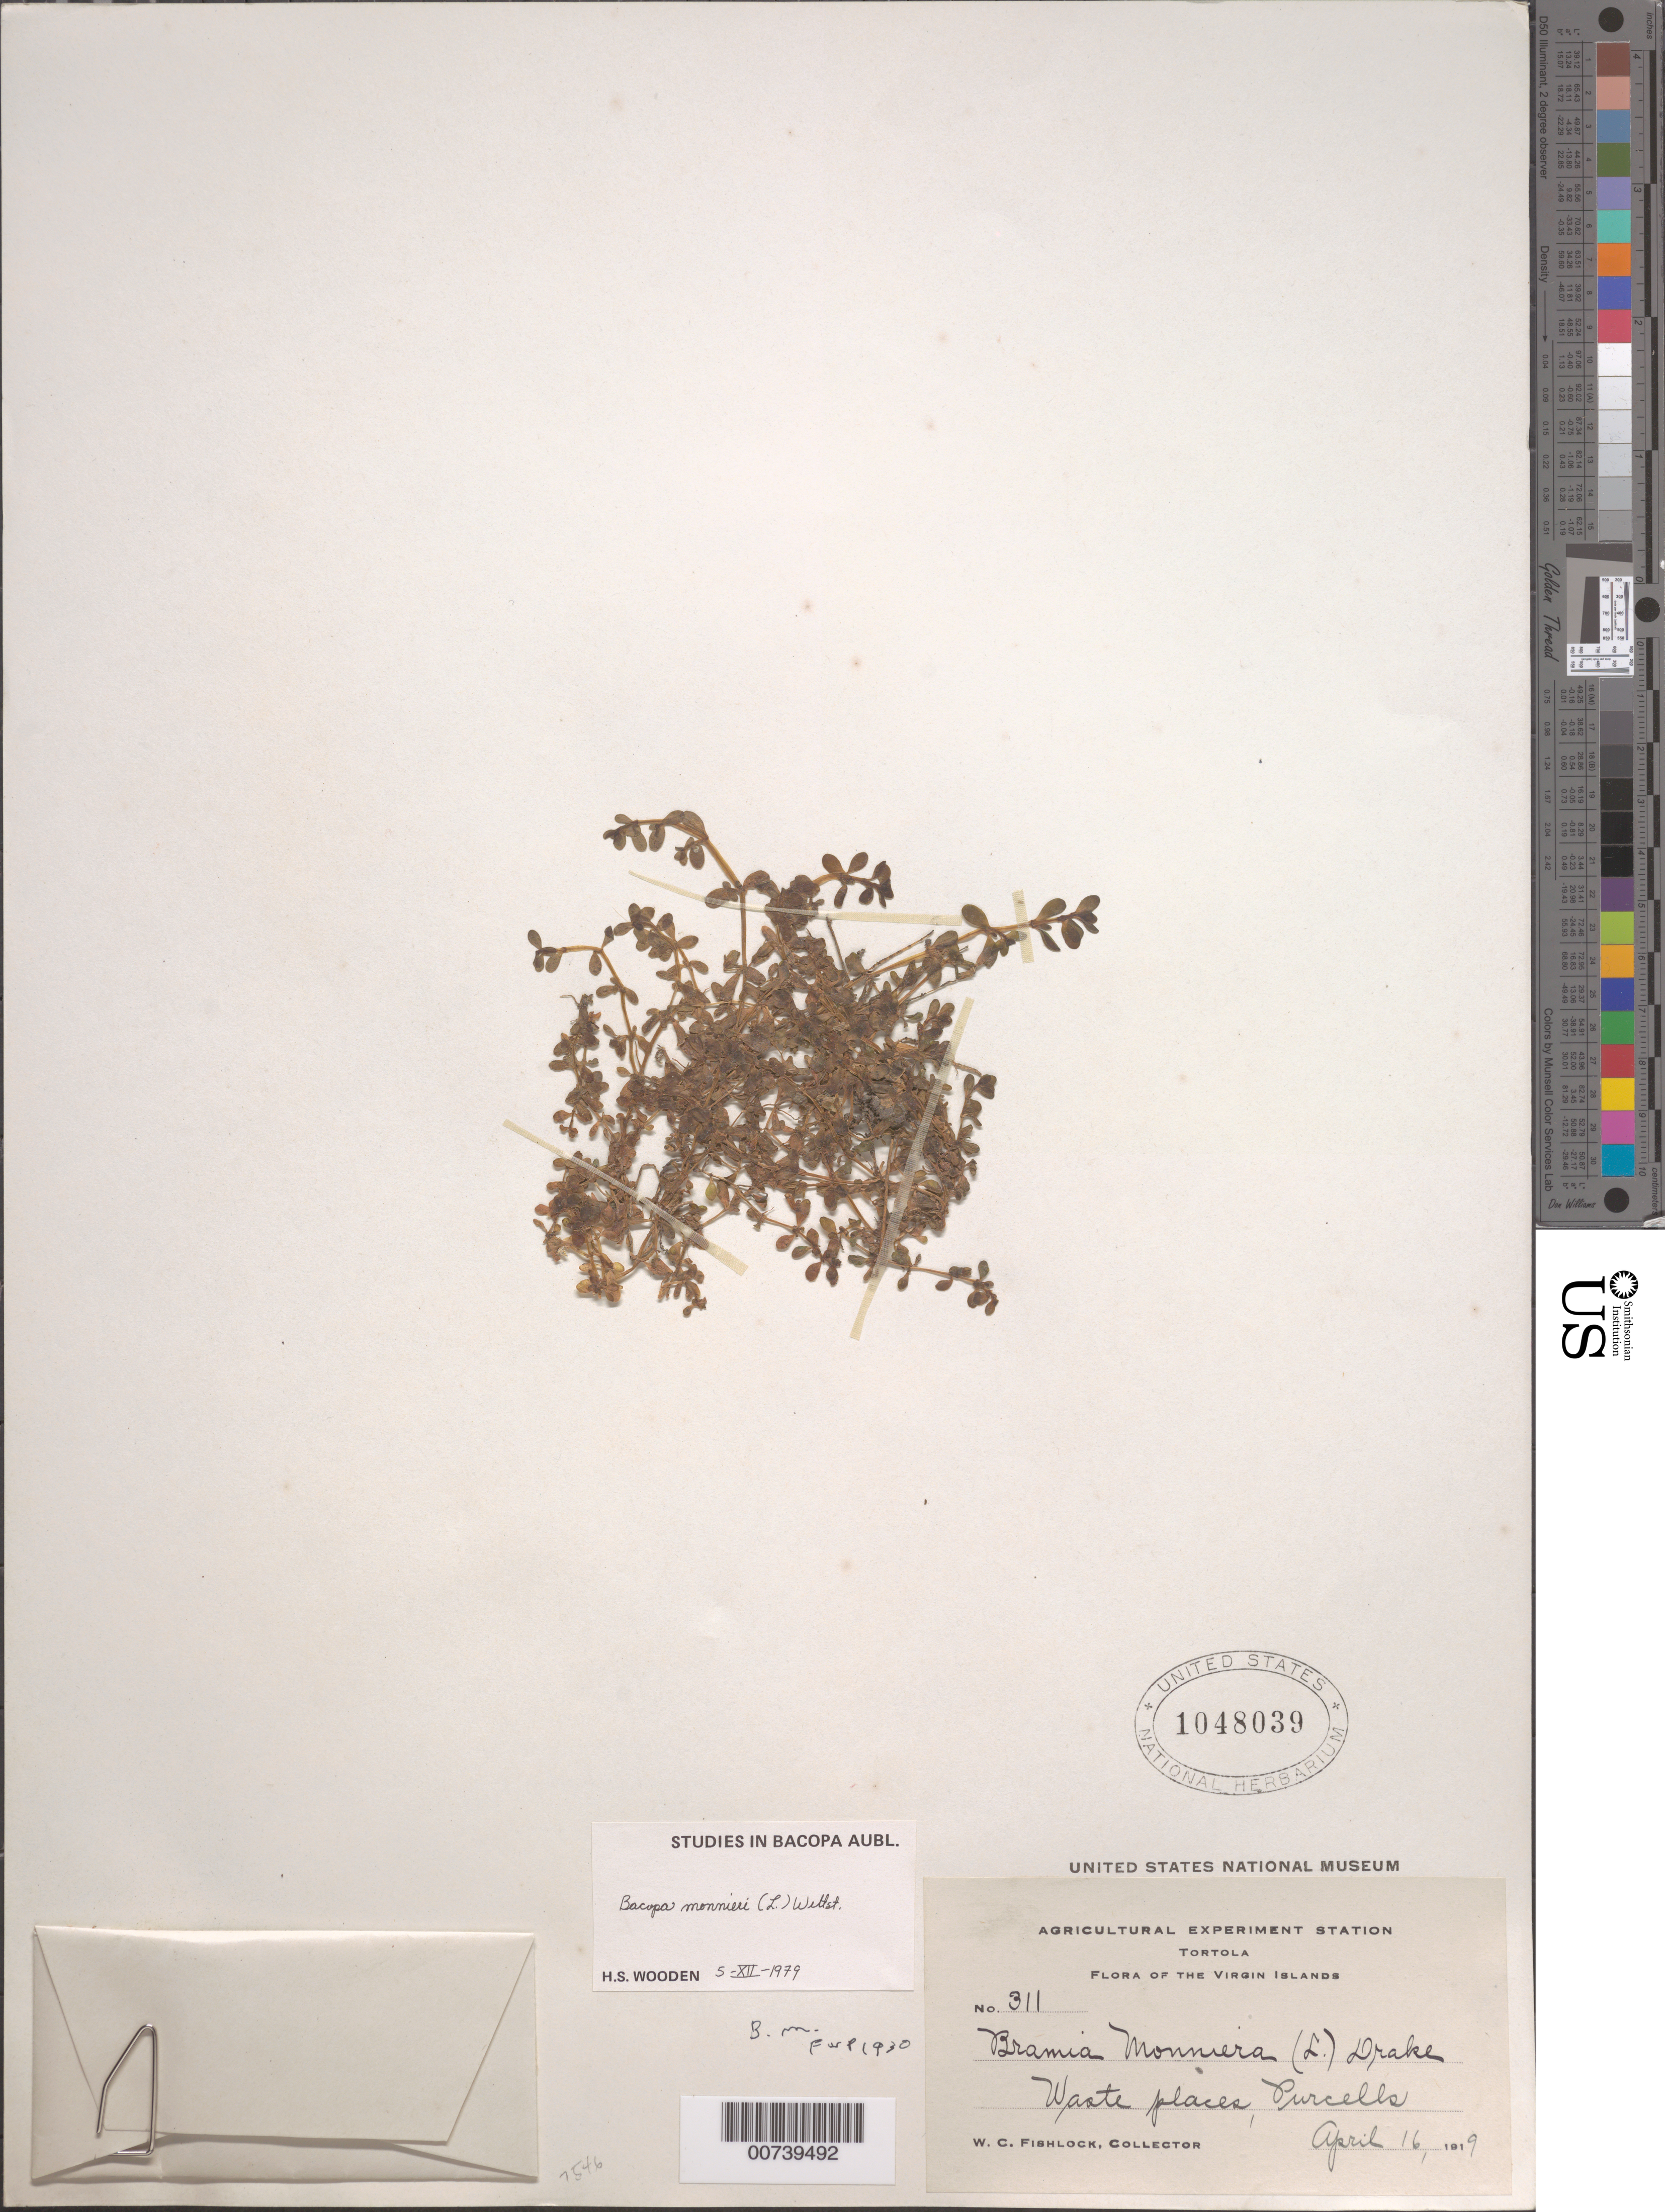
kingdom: Plantae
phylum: Tracheophyta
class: Magnoliopsida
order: Lamiales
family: Plantaginaceae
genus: Bacopa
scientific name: Bacopa monnieri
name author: (L.) Wettst.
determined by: Acevedo-Rodríguez, P., (BOT), Smithsonian Institution - National Museum of Natural History (UNITED STATES)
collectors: W. Fishlock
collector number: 311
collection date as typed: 16 Apr 1919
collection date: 1919-04-16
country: British Virgin Islands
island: Tortola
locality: Purcells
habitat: Waste places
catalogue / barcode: US 1048039